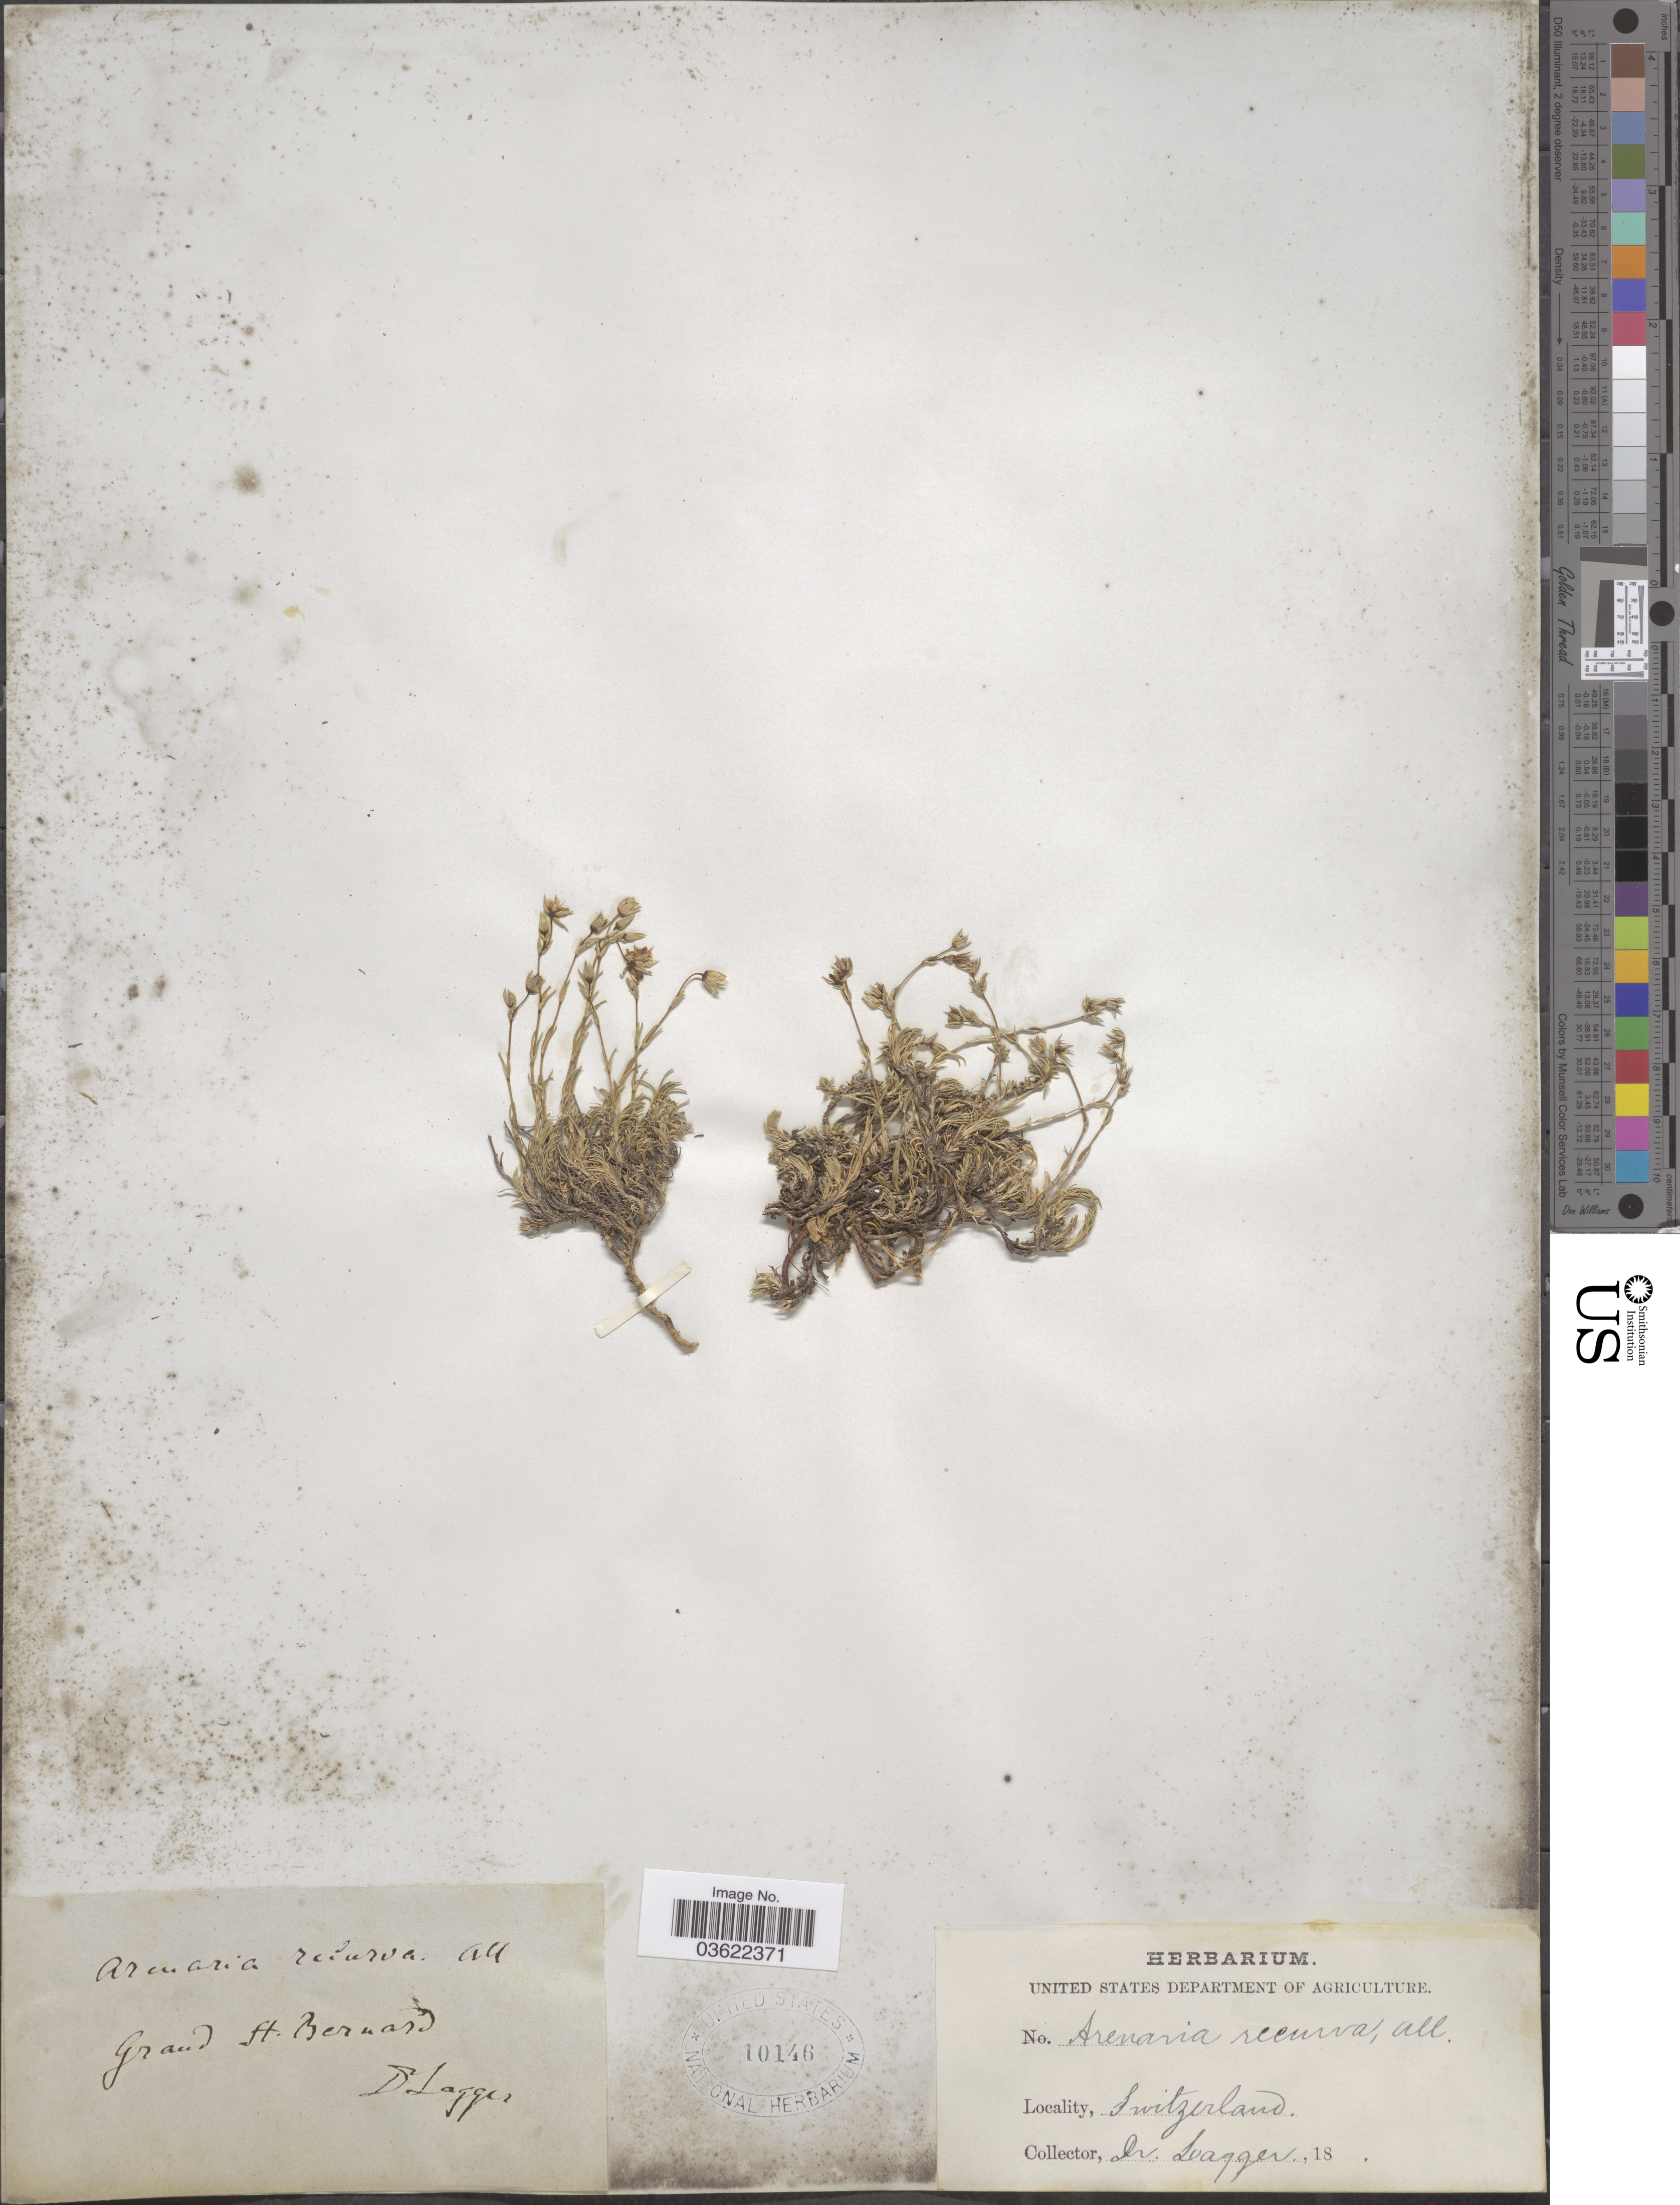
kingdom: Plantae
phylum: Tracheophyta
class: Magnoliopsida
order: Caryophyllales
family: Caryophyllaceae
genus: Arenaria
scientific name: Arenaria recurva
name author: All.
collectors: F. J. Lagger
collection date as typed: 18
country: Switzerland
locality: Grand St. Bernard.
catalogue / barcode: US 10146